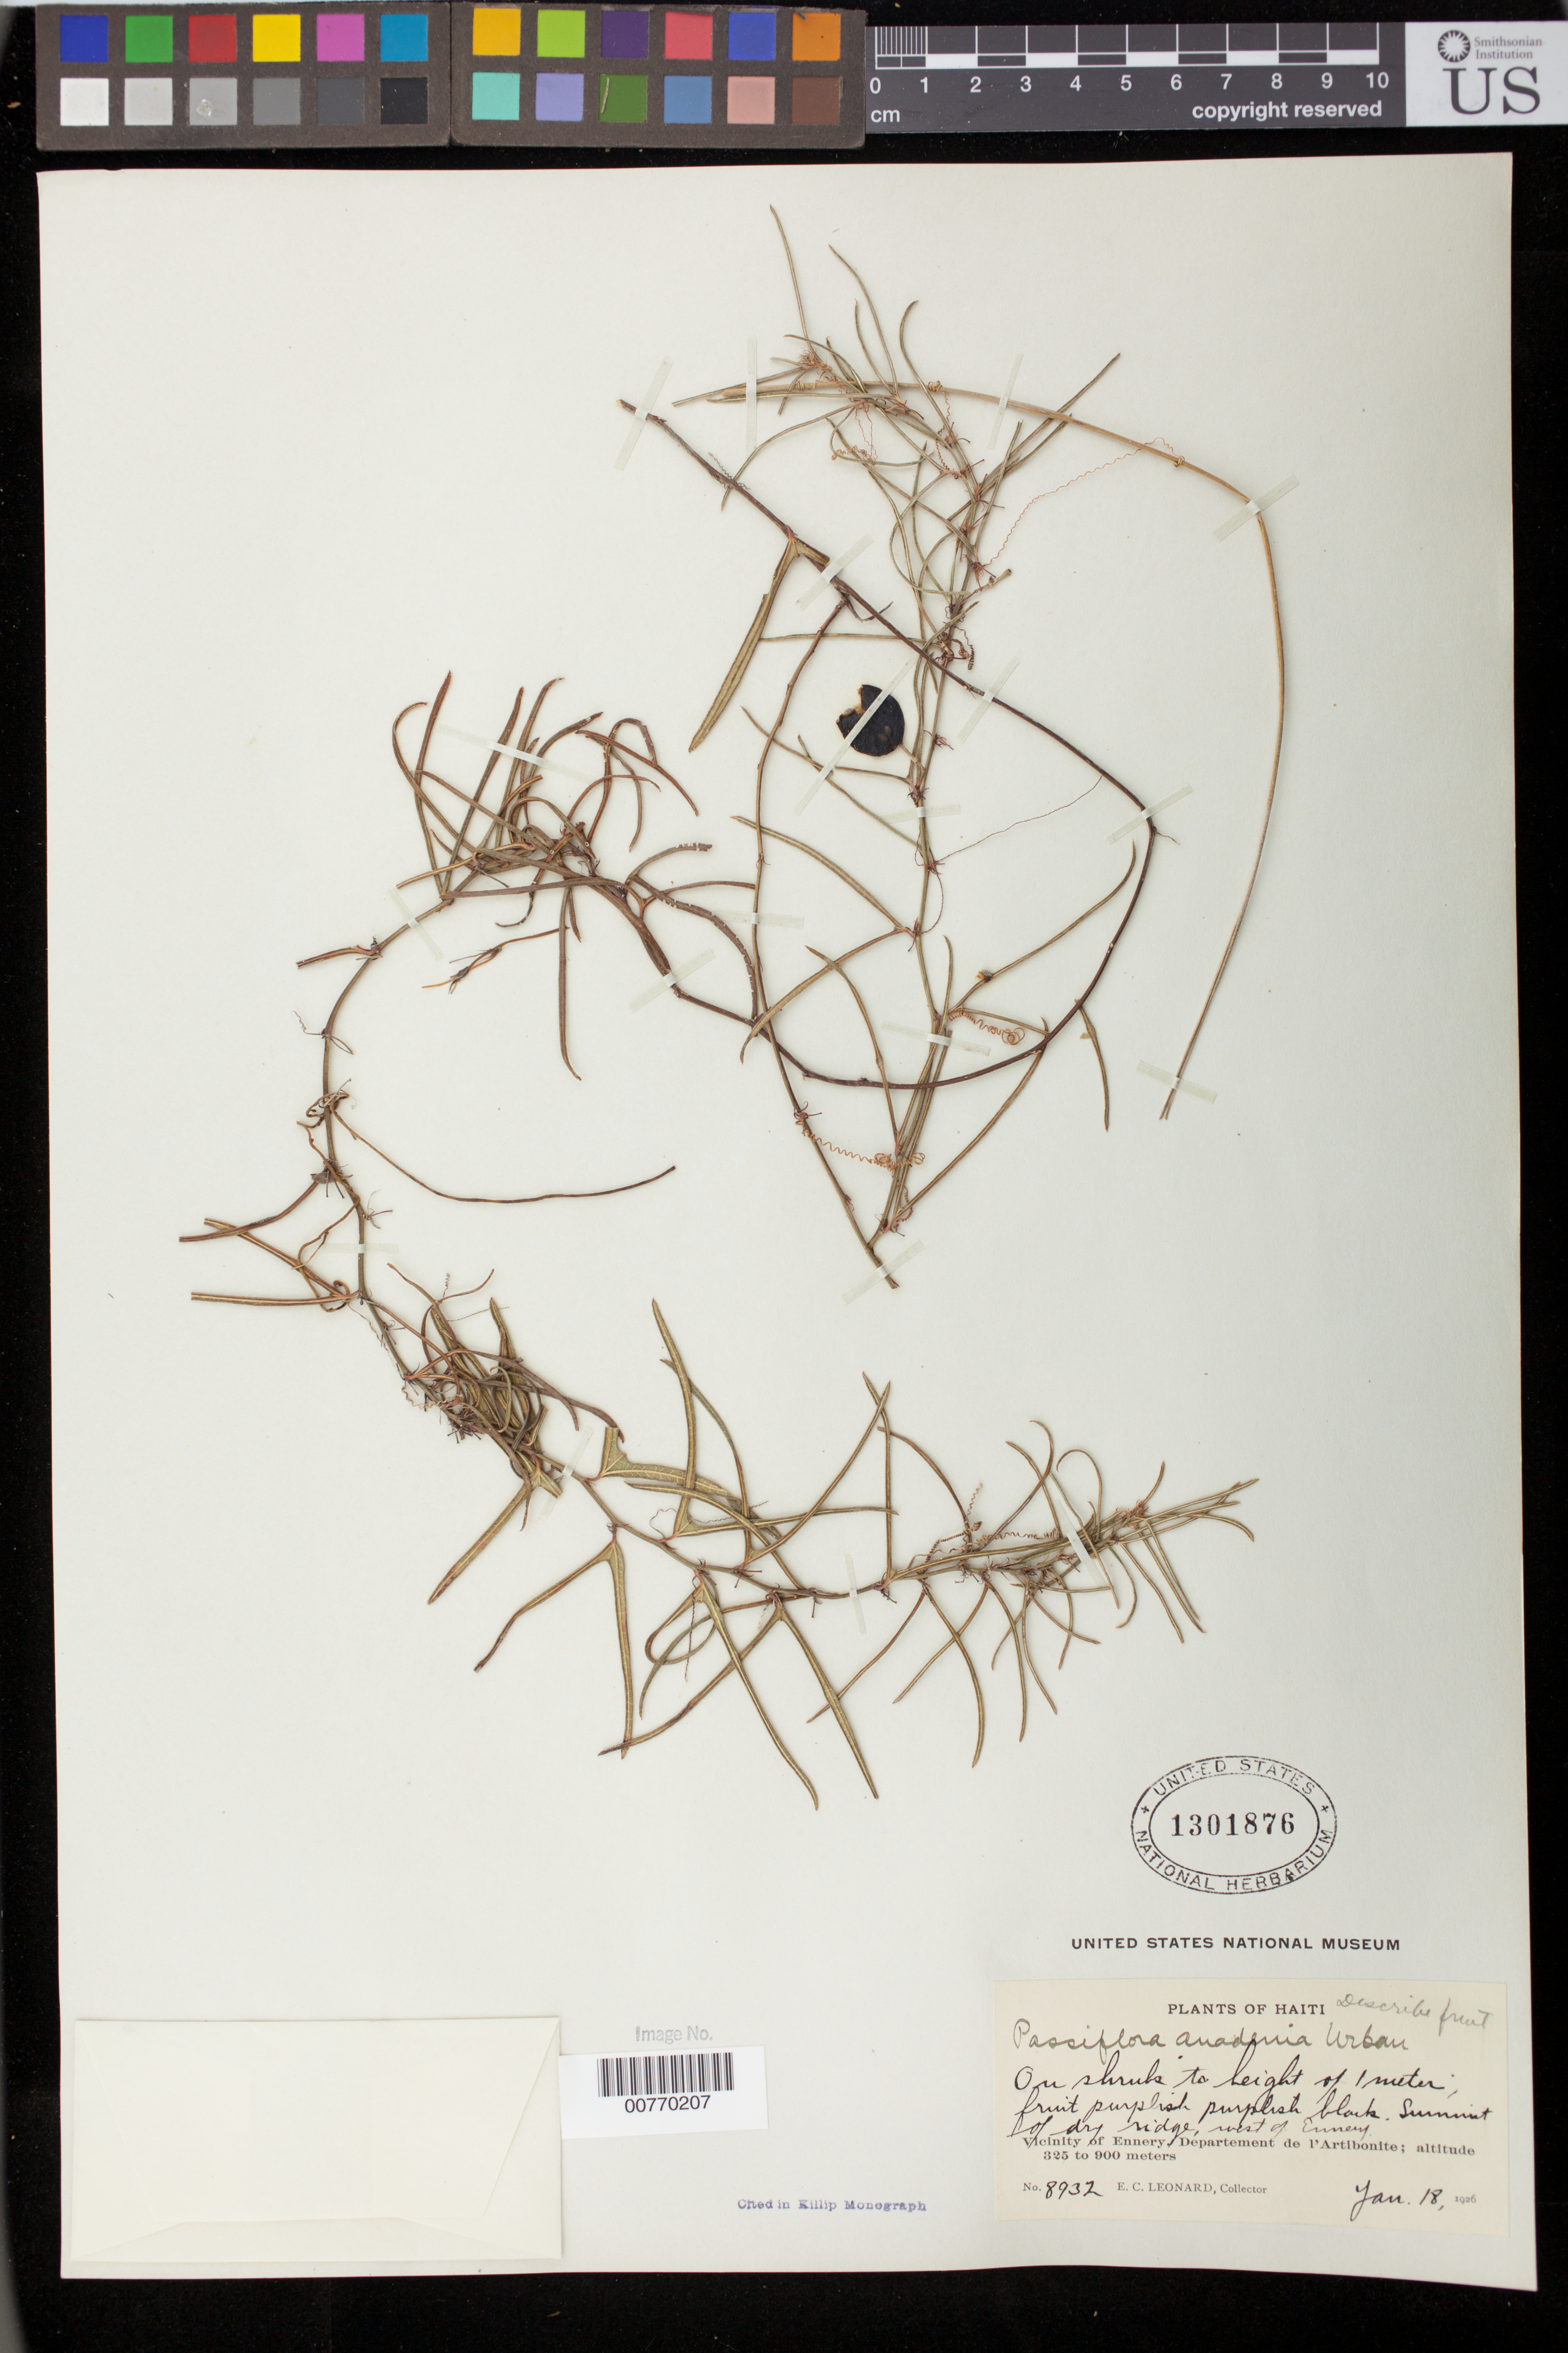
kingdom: Plantae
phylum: Tracheophyta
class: Magnoliopsida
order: Malpighiales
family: Passifloraceae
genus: Passiflora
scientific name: Passiflora anadenia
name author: Urb.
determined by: Killip, Ellsworth P.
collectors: E. C. Leonard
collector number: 8932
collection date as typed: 18 Jan 1926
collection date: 1926-01-18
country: Haiti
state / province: Artibonite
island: Hispaniola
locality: Vicinity of Ennery, west of Ennery.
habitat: Summit of dry ridge.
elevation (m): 325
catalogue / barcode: US 1301876